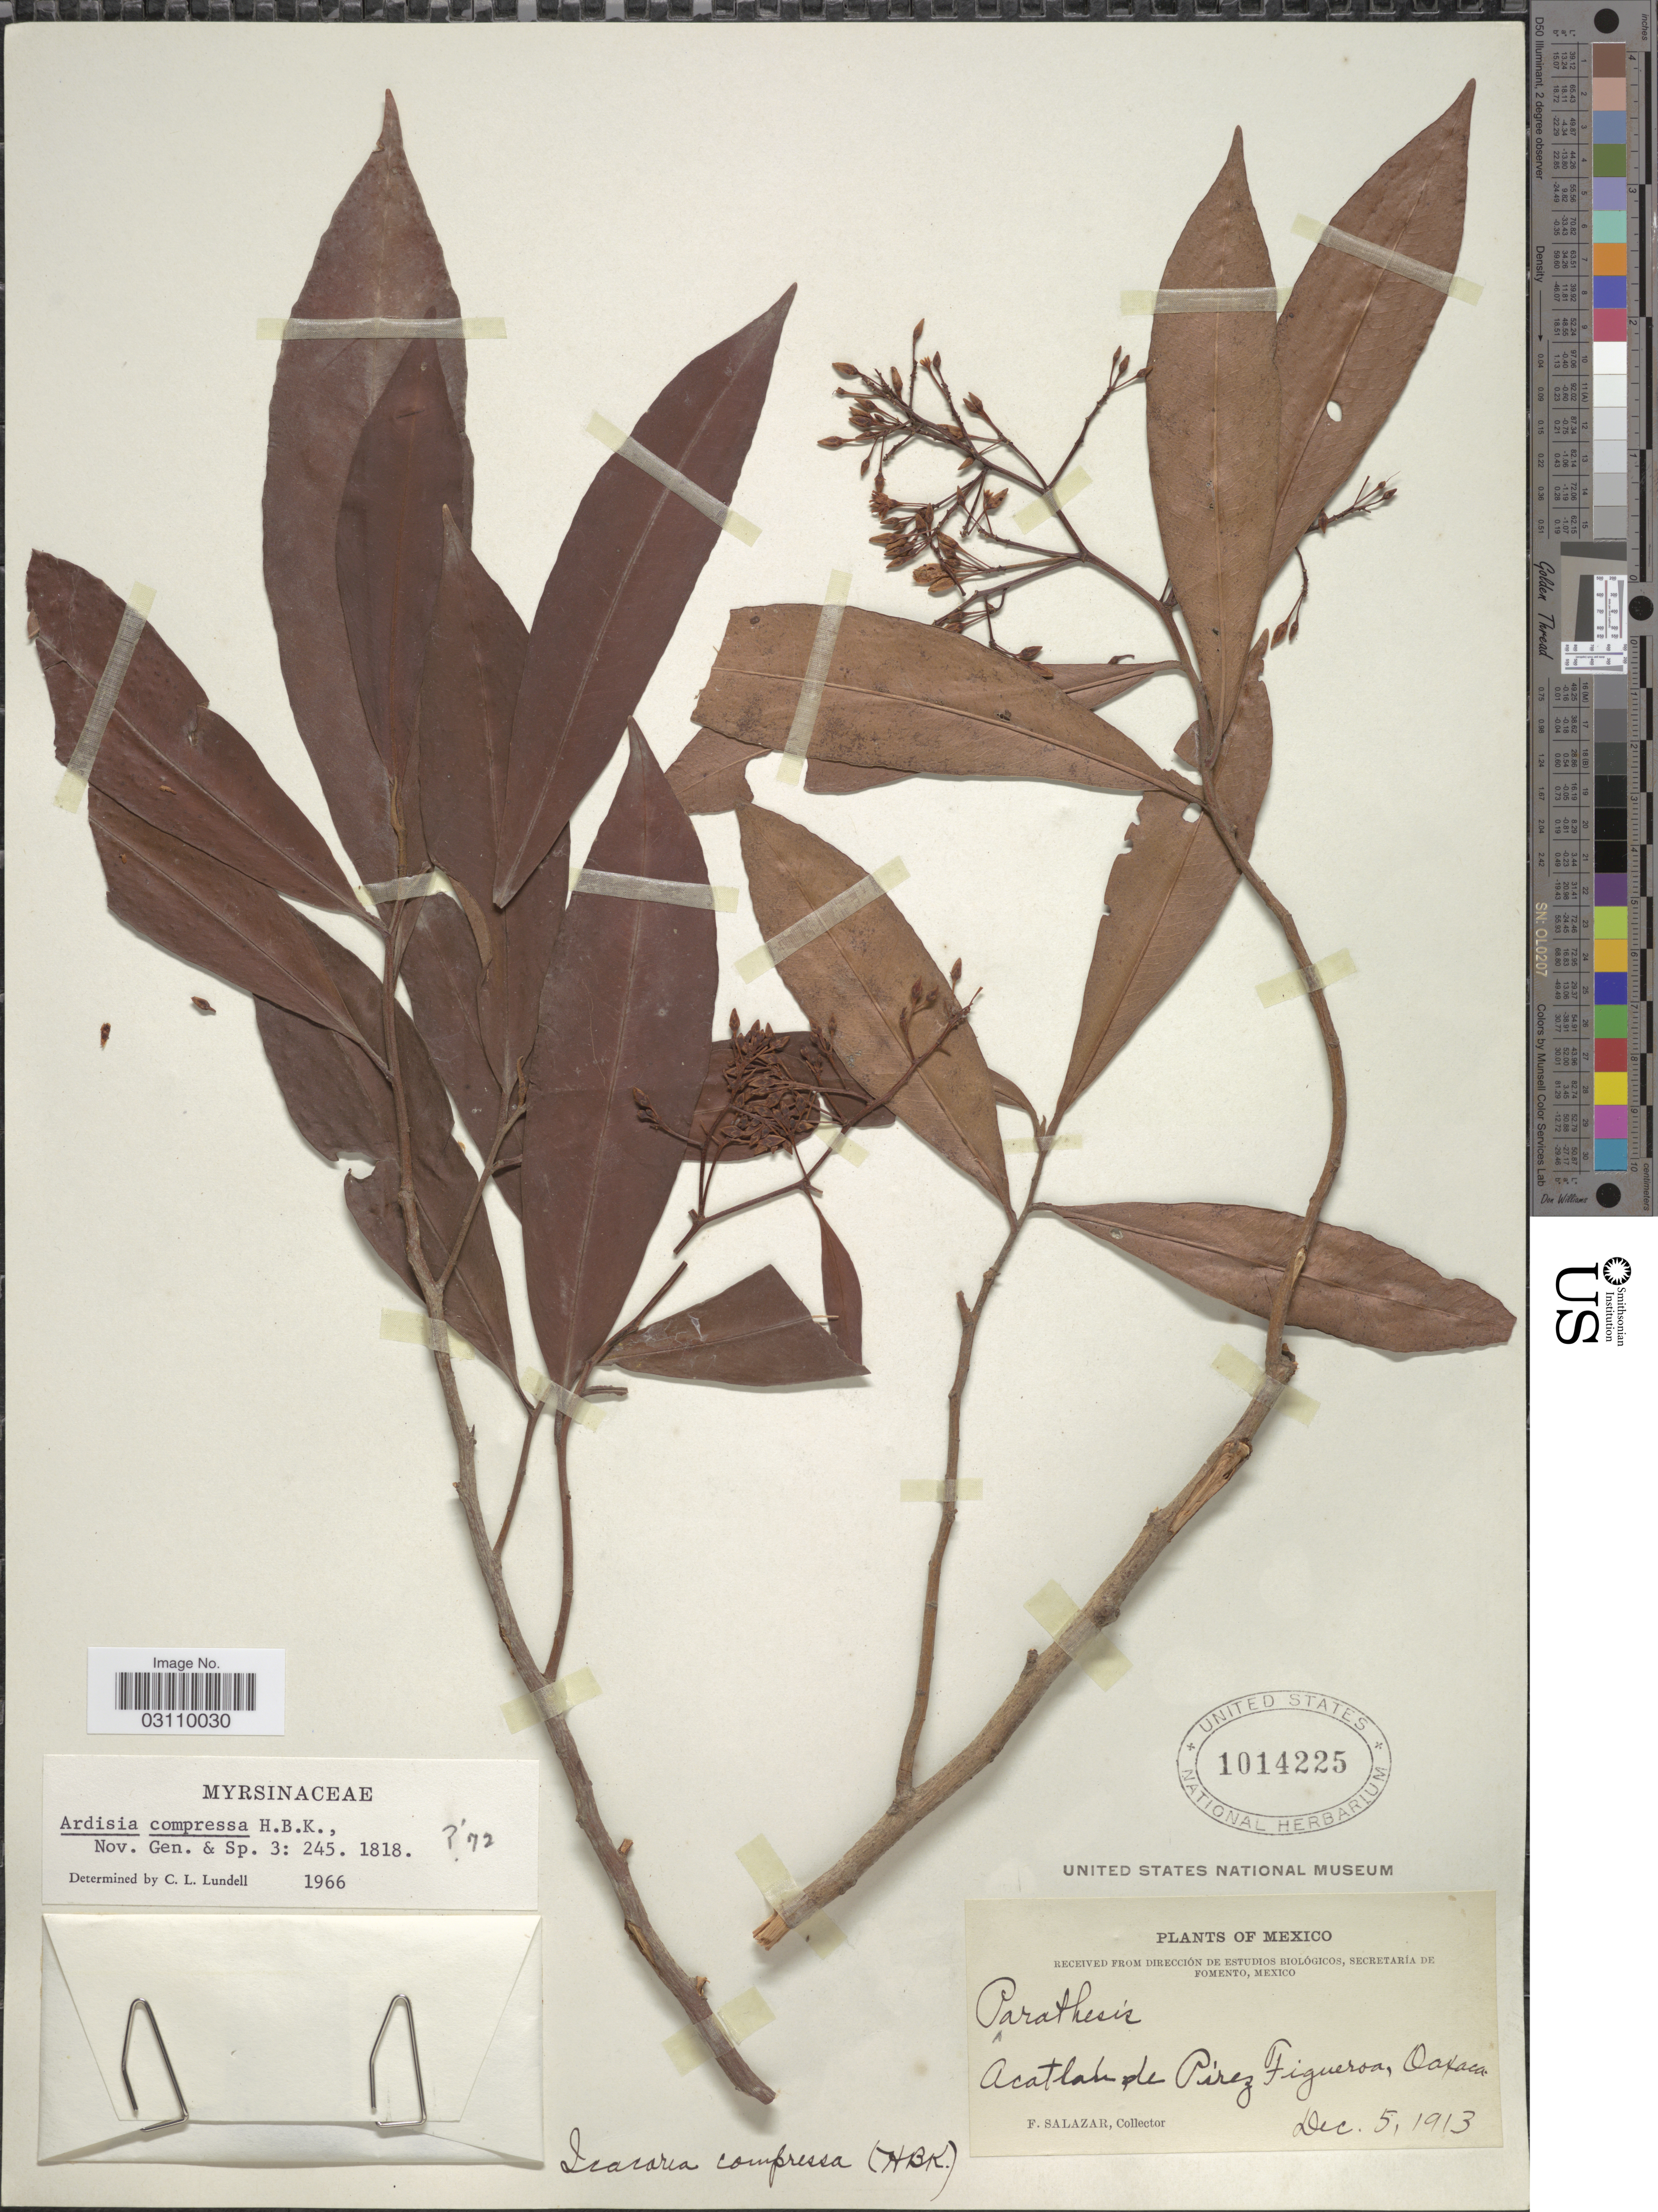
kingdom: Plantae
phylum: Tracheophyta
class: Magnoliopsida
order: Ericales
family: Primulaceae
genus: Ardisia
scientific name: Ardisia compressa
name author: Kunth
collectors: F. Salazar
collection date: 1913-12-05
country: Mexico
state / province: Oaxaca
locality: Acatlan de Pérez Figueroa.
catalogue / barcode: US 1014225